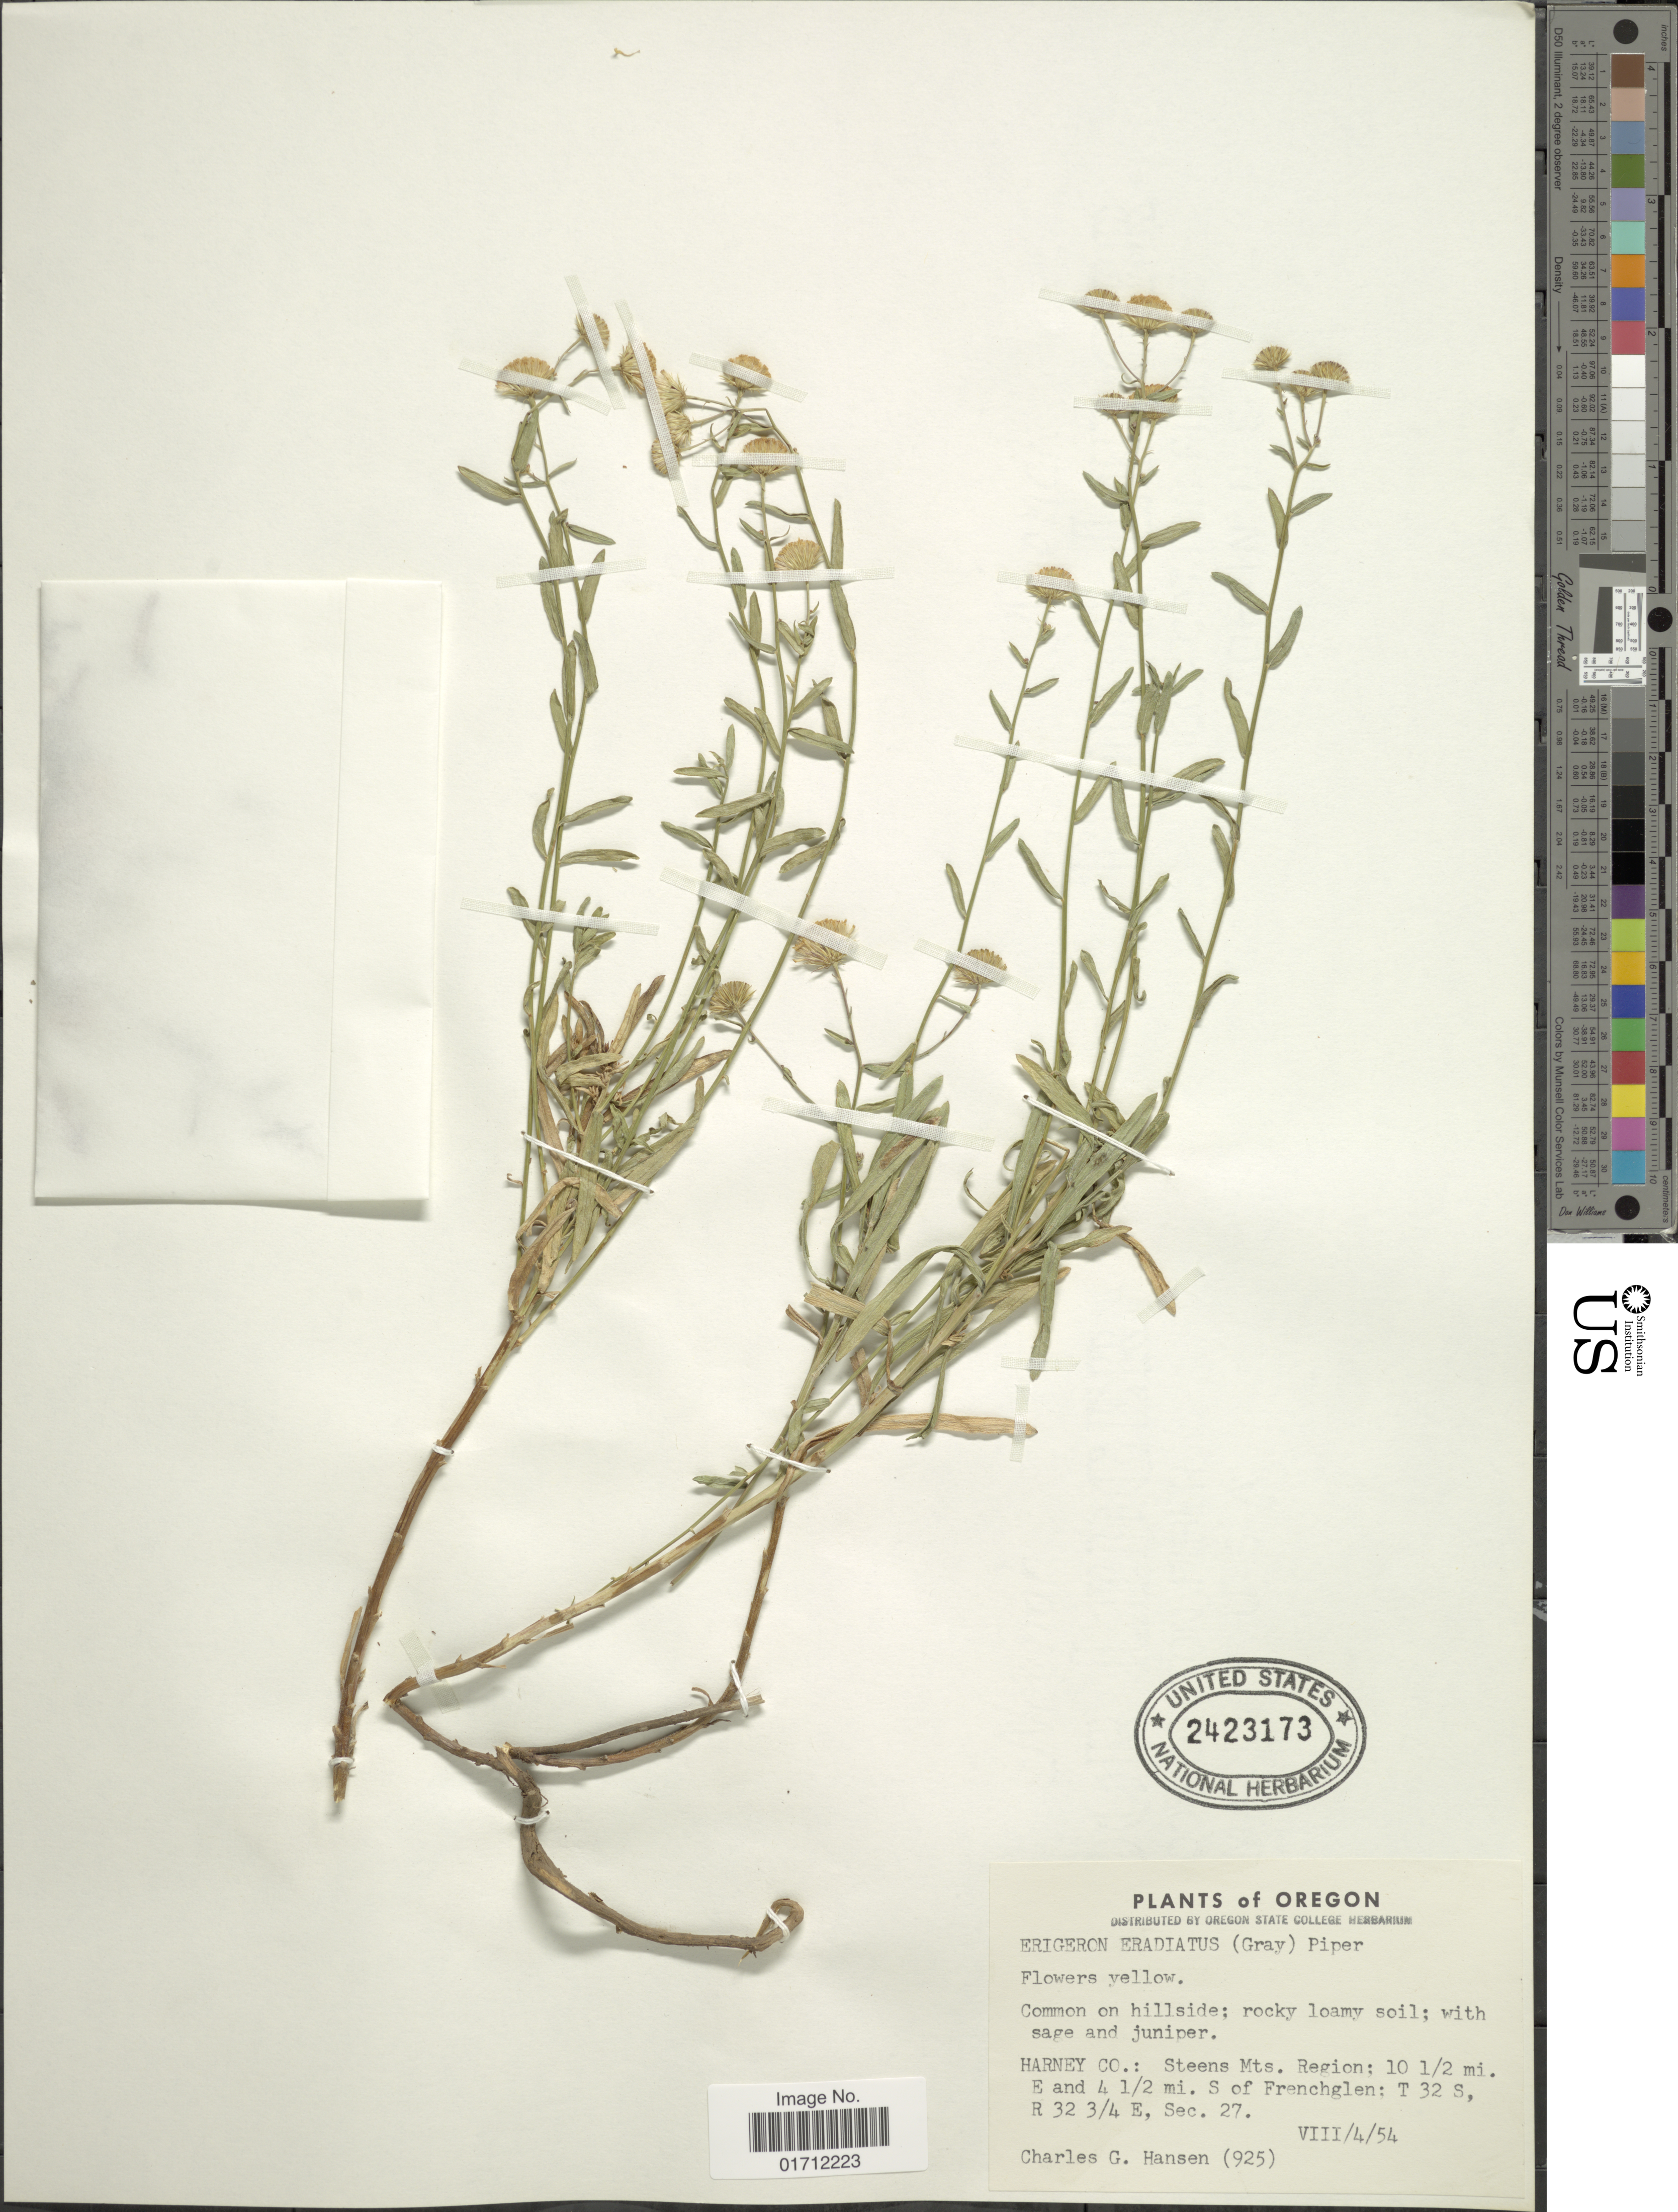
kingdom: Plantae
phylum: Tracheophyta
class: Magnoliopsida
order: Asterales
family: Asteraceae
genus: Erigeron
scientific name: Erigeron eradiatus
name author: (A. Gray) Piper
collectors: C. Hansen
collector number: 925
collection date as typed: Transcribed d/m/y: 4/8/54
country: United States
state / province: Oregon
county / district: Harney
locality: Harney Co.: Steen Mts. Region: 10 1/2 mi. E and 4 1/2 mi. S of Frenchglen: T32S, R32 3/4E, Sec. 27.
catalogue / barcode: US 2423173